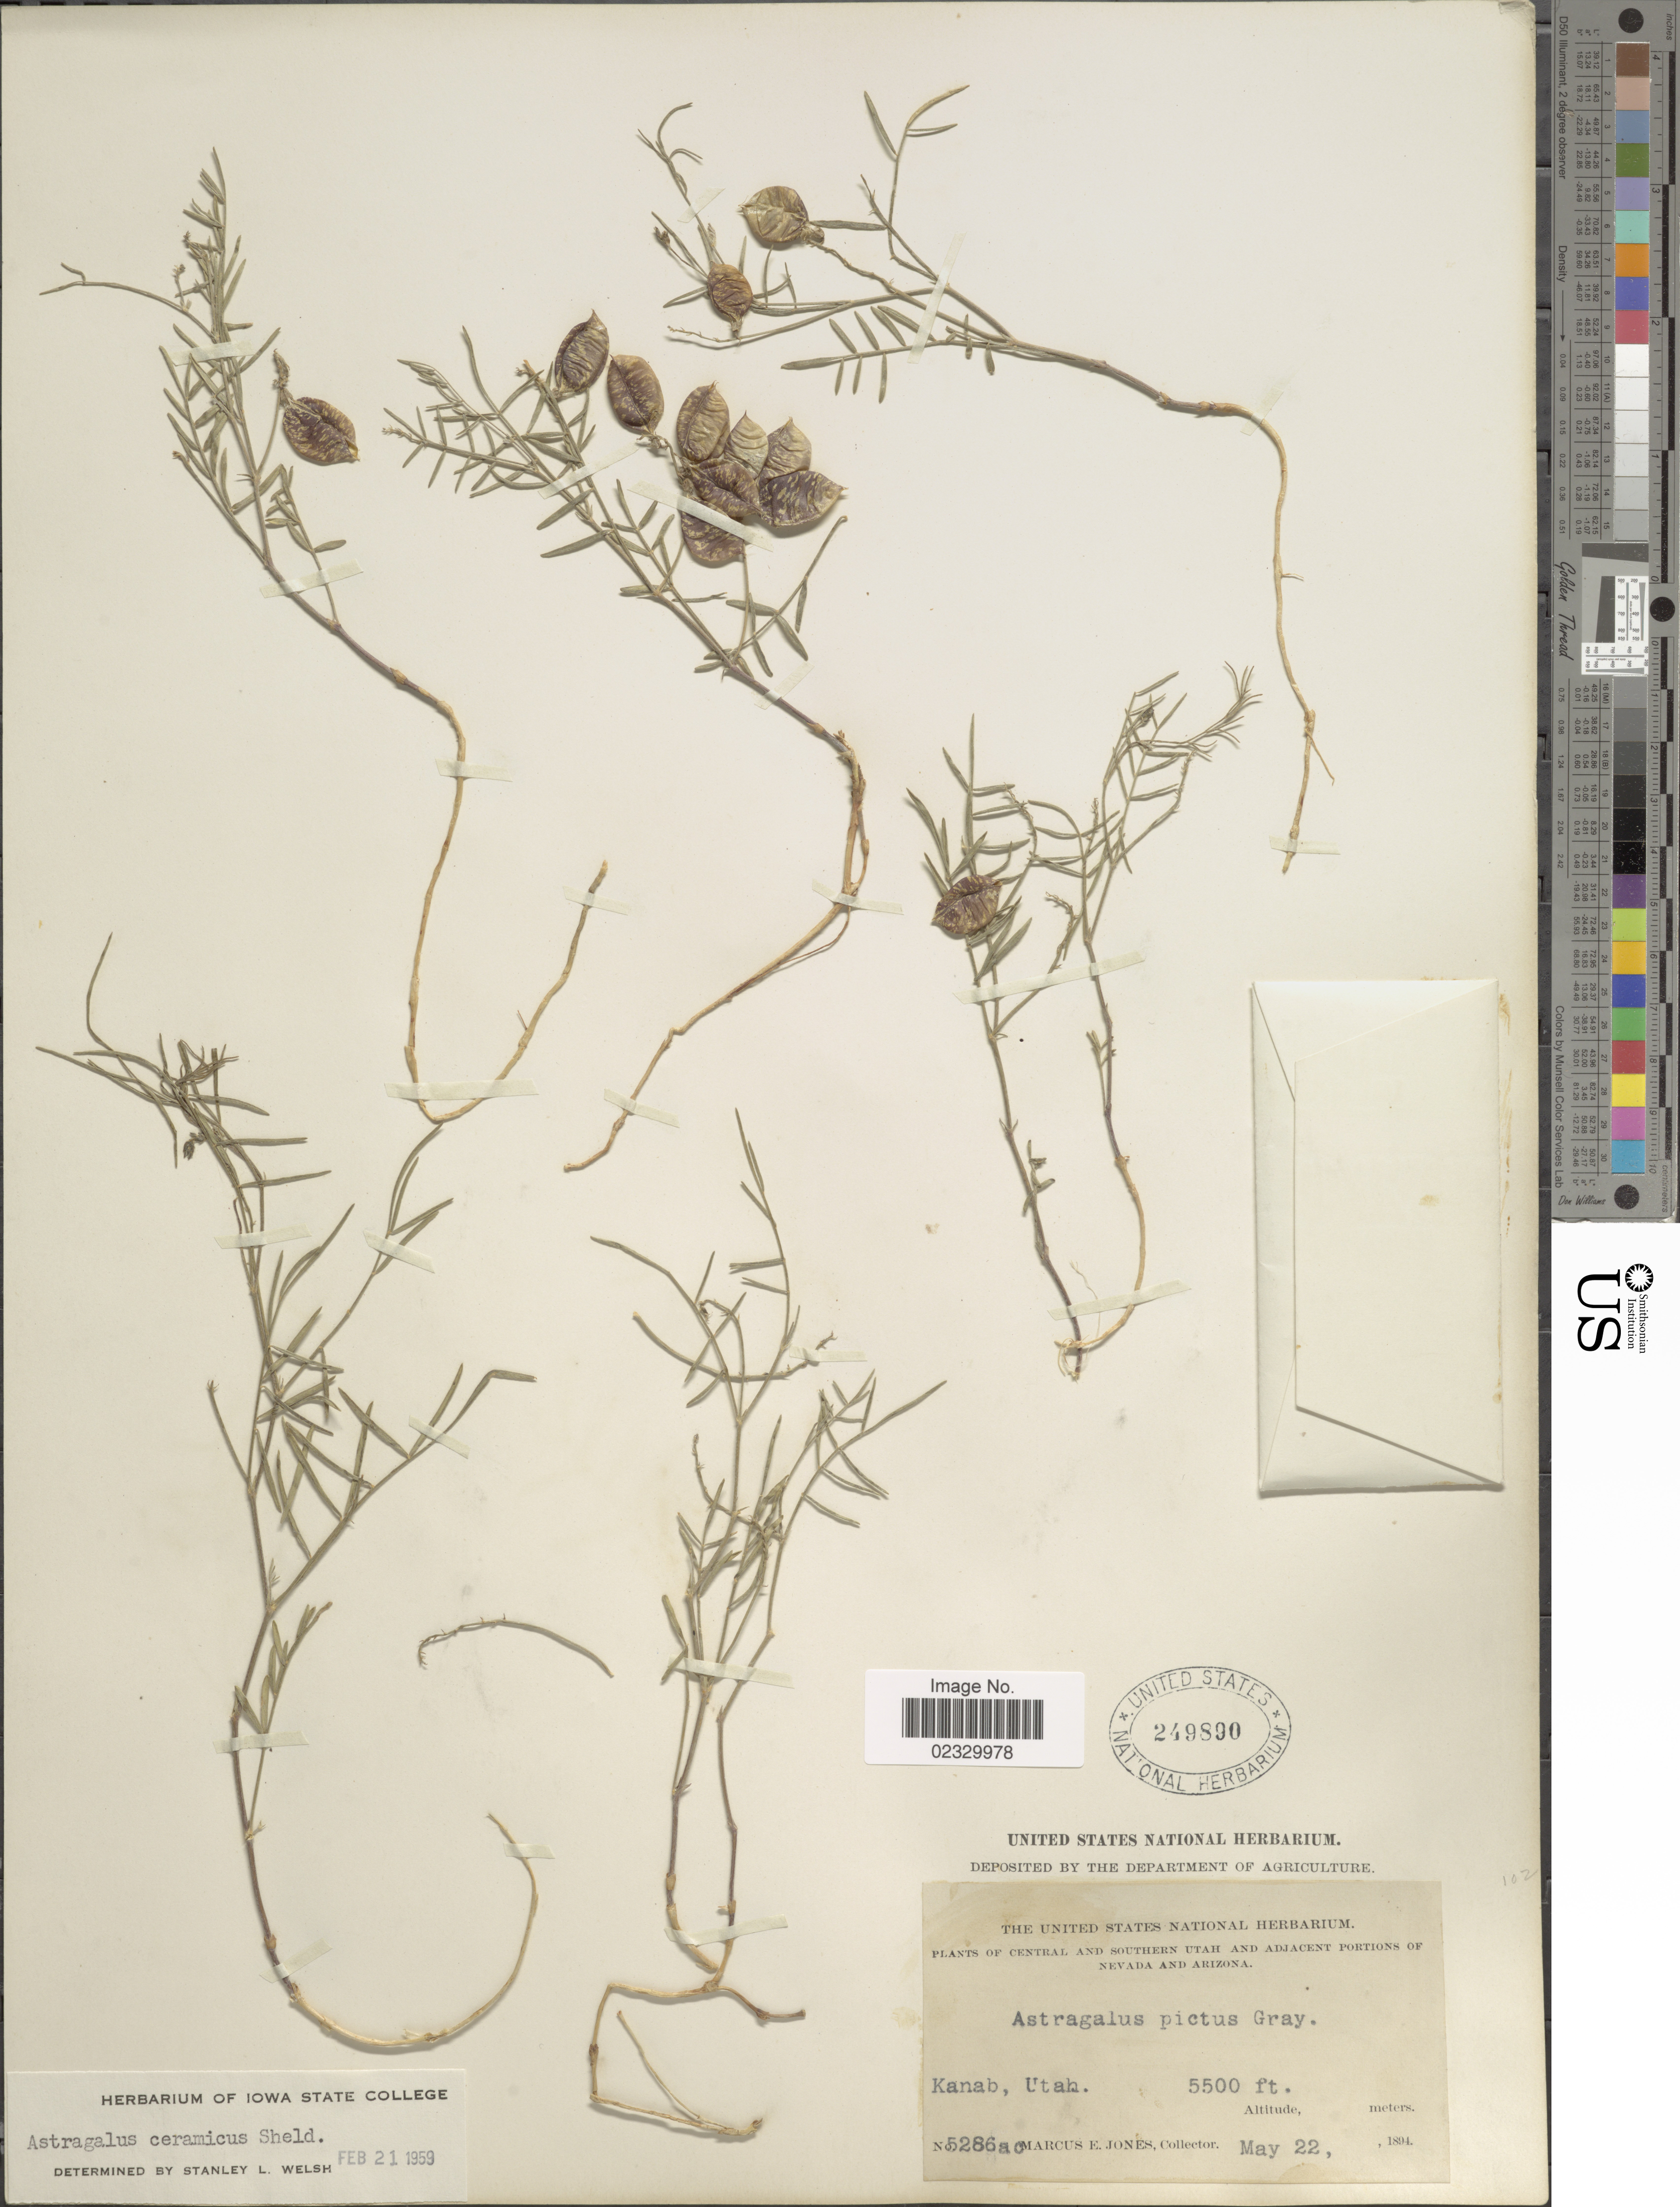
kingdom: Plantae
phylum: Tracheophyta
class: Magnoliopsida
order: Fabales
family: Fabaceae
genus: Astragalus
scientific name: Astragalus ceramicus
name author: E. Sheld.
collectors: M. E. Jones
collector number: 5286AC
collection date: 1894-05-22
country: United States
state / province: Utah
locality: Central and southern Utah and adjacent portions of Nevada and Arizona. Kanab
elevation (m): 1676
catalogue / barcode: US 249890